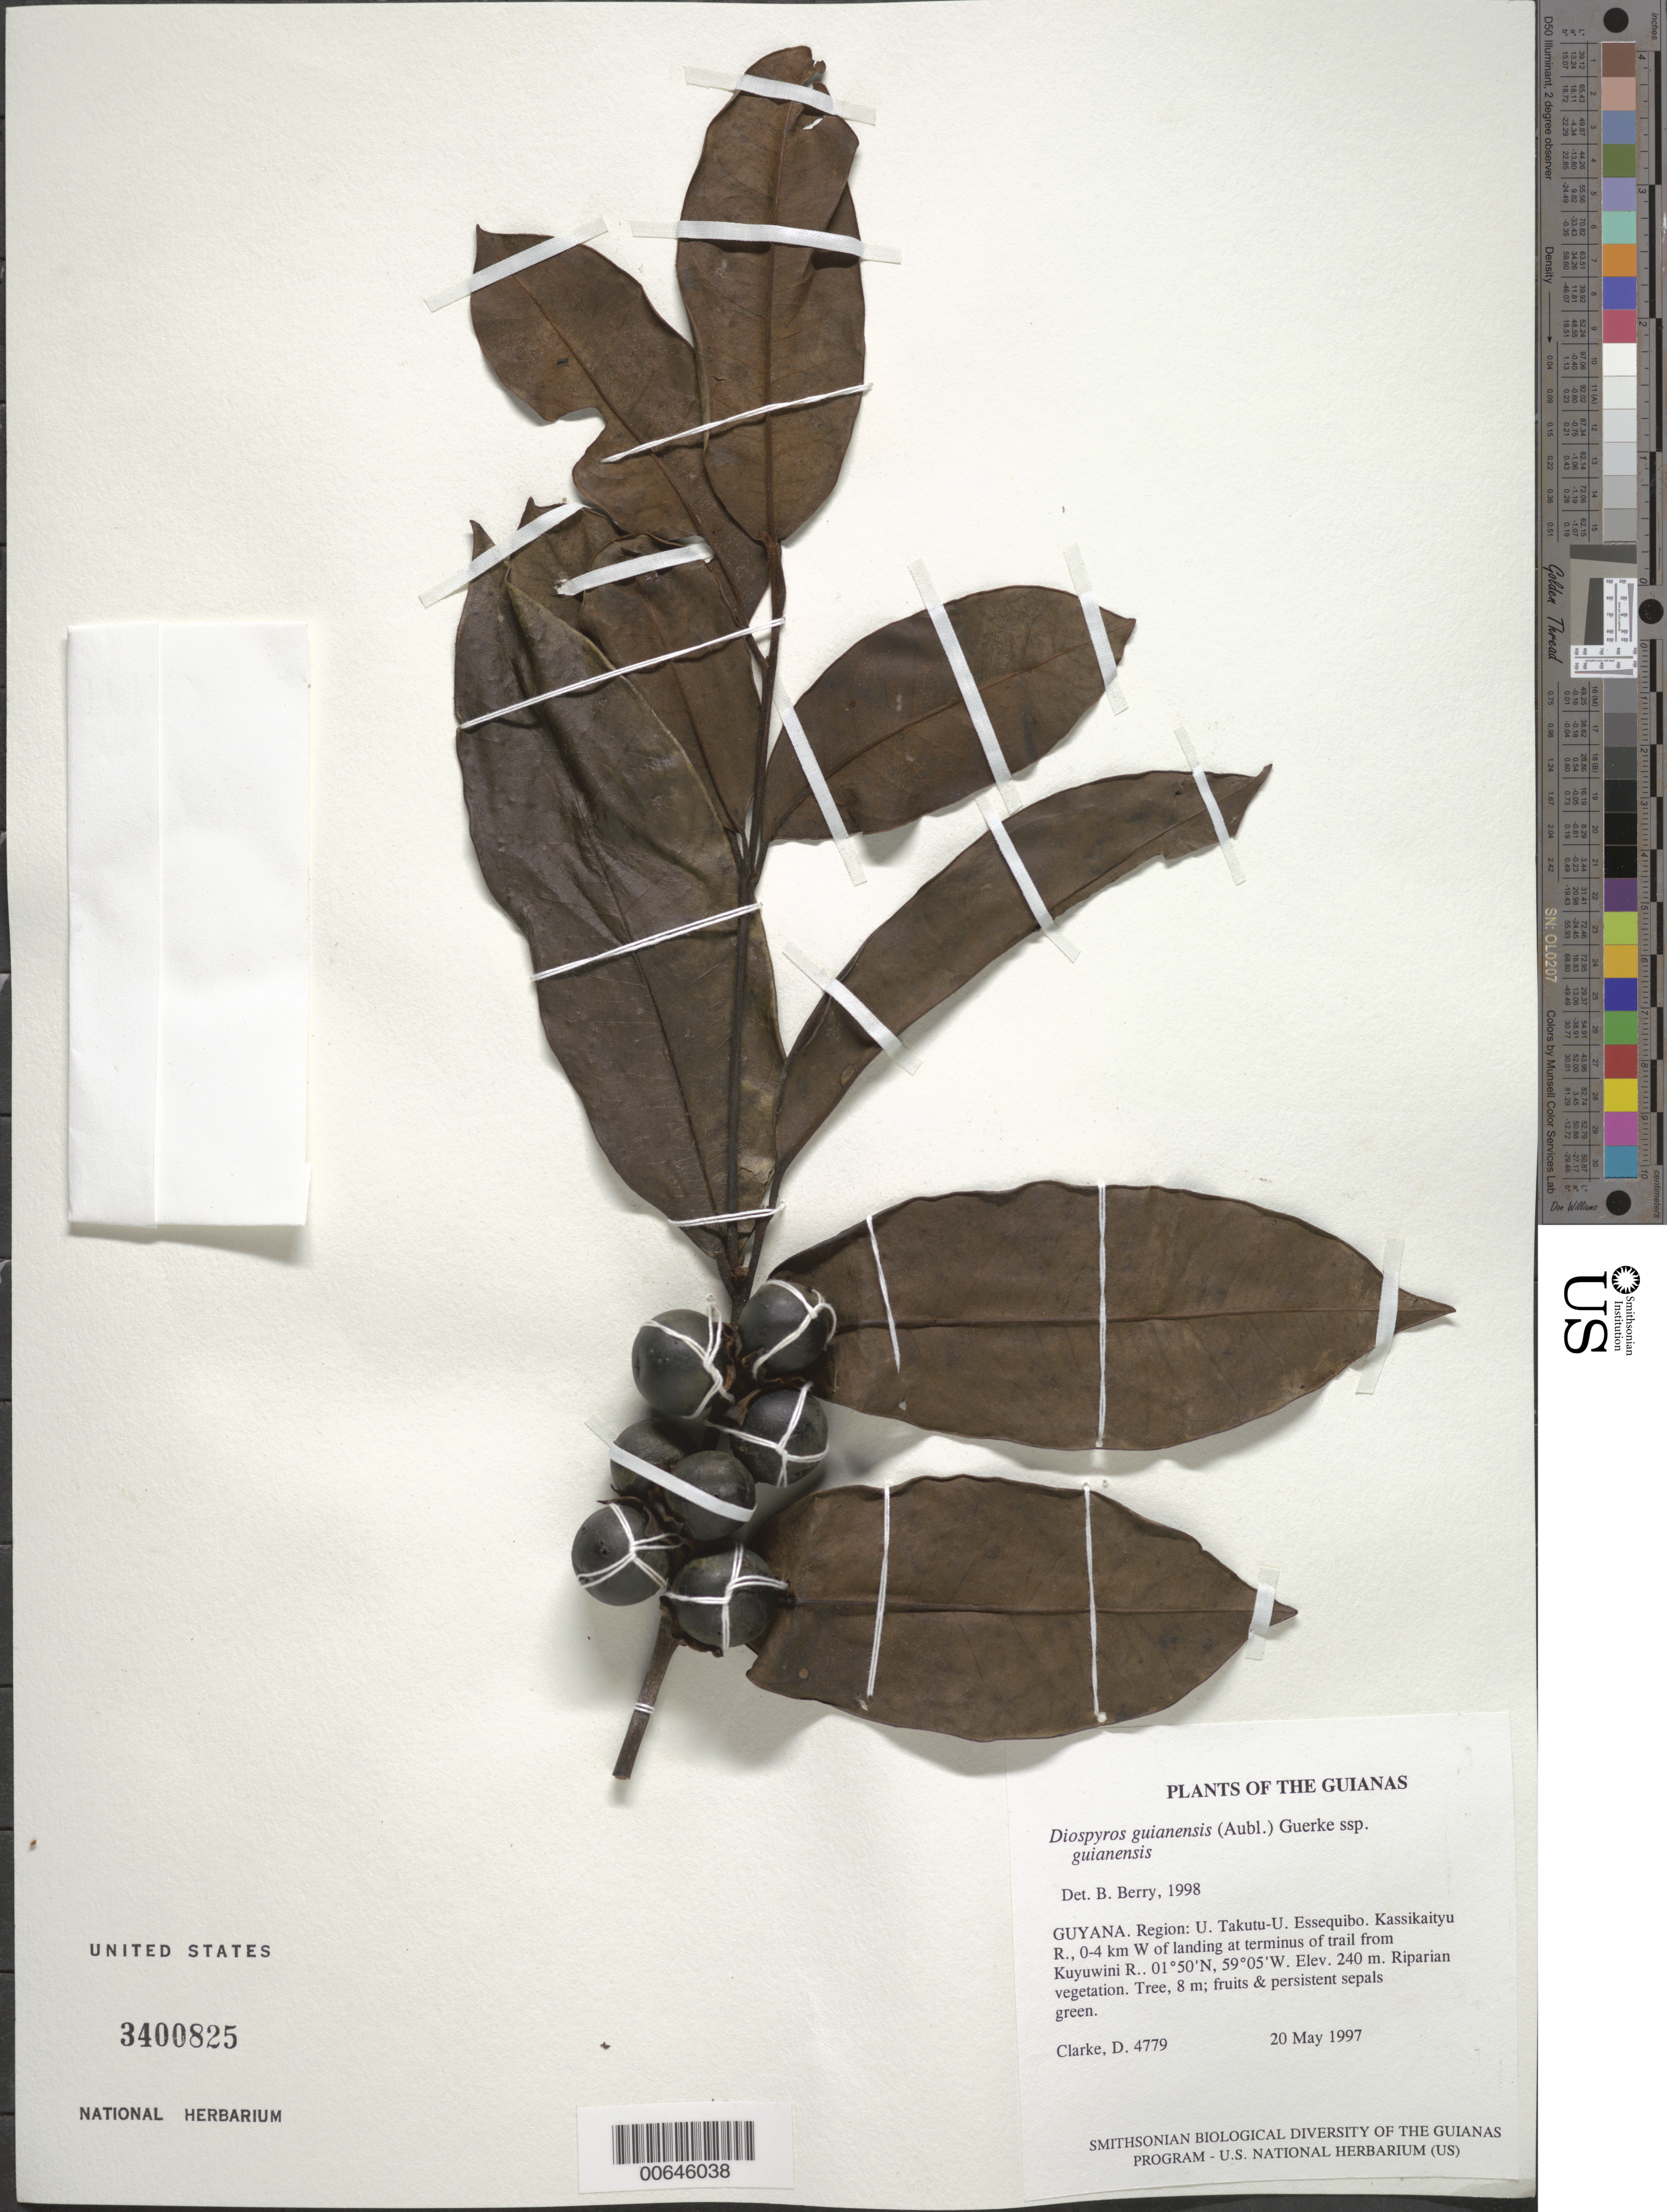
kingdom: Plantae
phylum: Tracheophyta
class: Magnoliopsida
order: Ericales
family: Ebenaceae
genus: Diospyros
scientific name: Diospyros guianensis subsp. guianensis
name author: (Aubl.) Gürke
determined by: Berry, P. E., (WIS), University of Wisconsin - Madison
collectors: H. D. Clarke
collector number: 4779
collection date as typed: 20 May 1997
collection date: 1997-05-20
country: Guyana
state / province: U. Takutu-U. Essequibo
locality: Kassikaityu R., 0-4 km W of landing at terminus of trail from Kuyuwini R.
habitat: Riparian vegetation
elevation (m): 240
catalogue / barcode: US 3400825